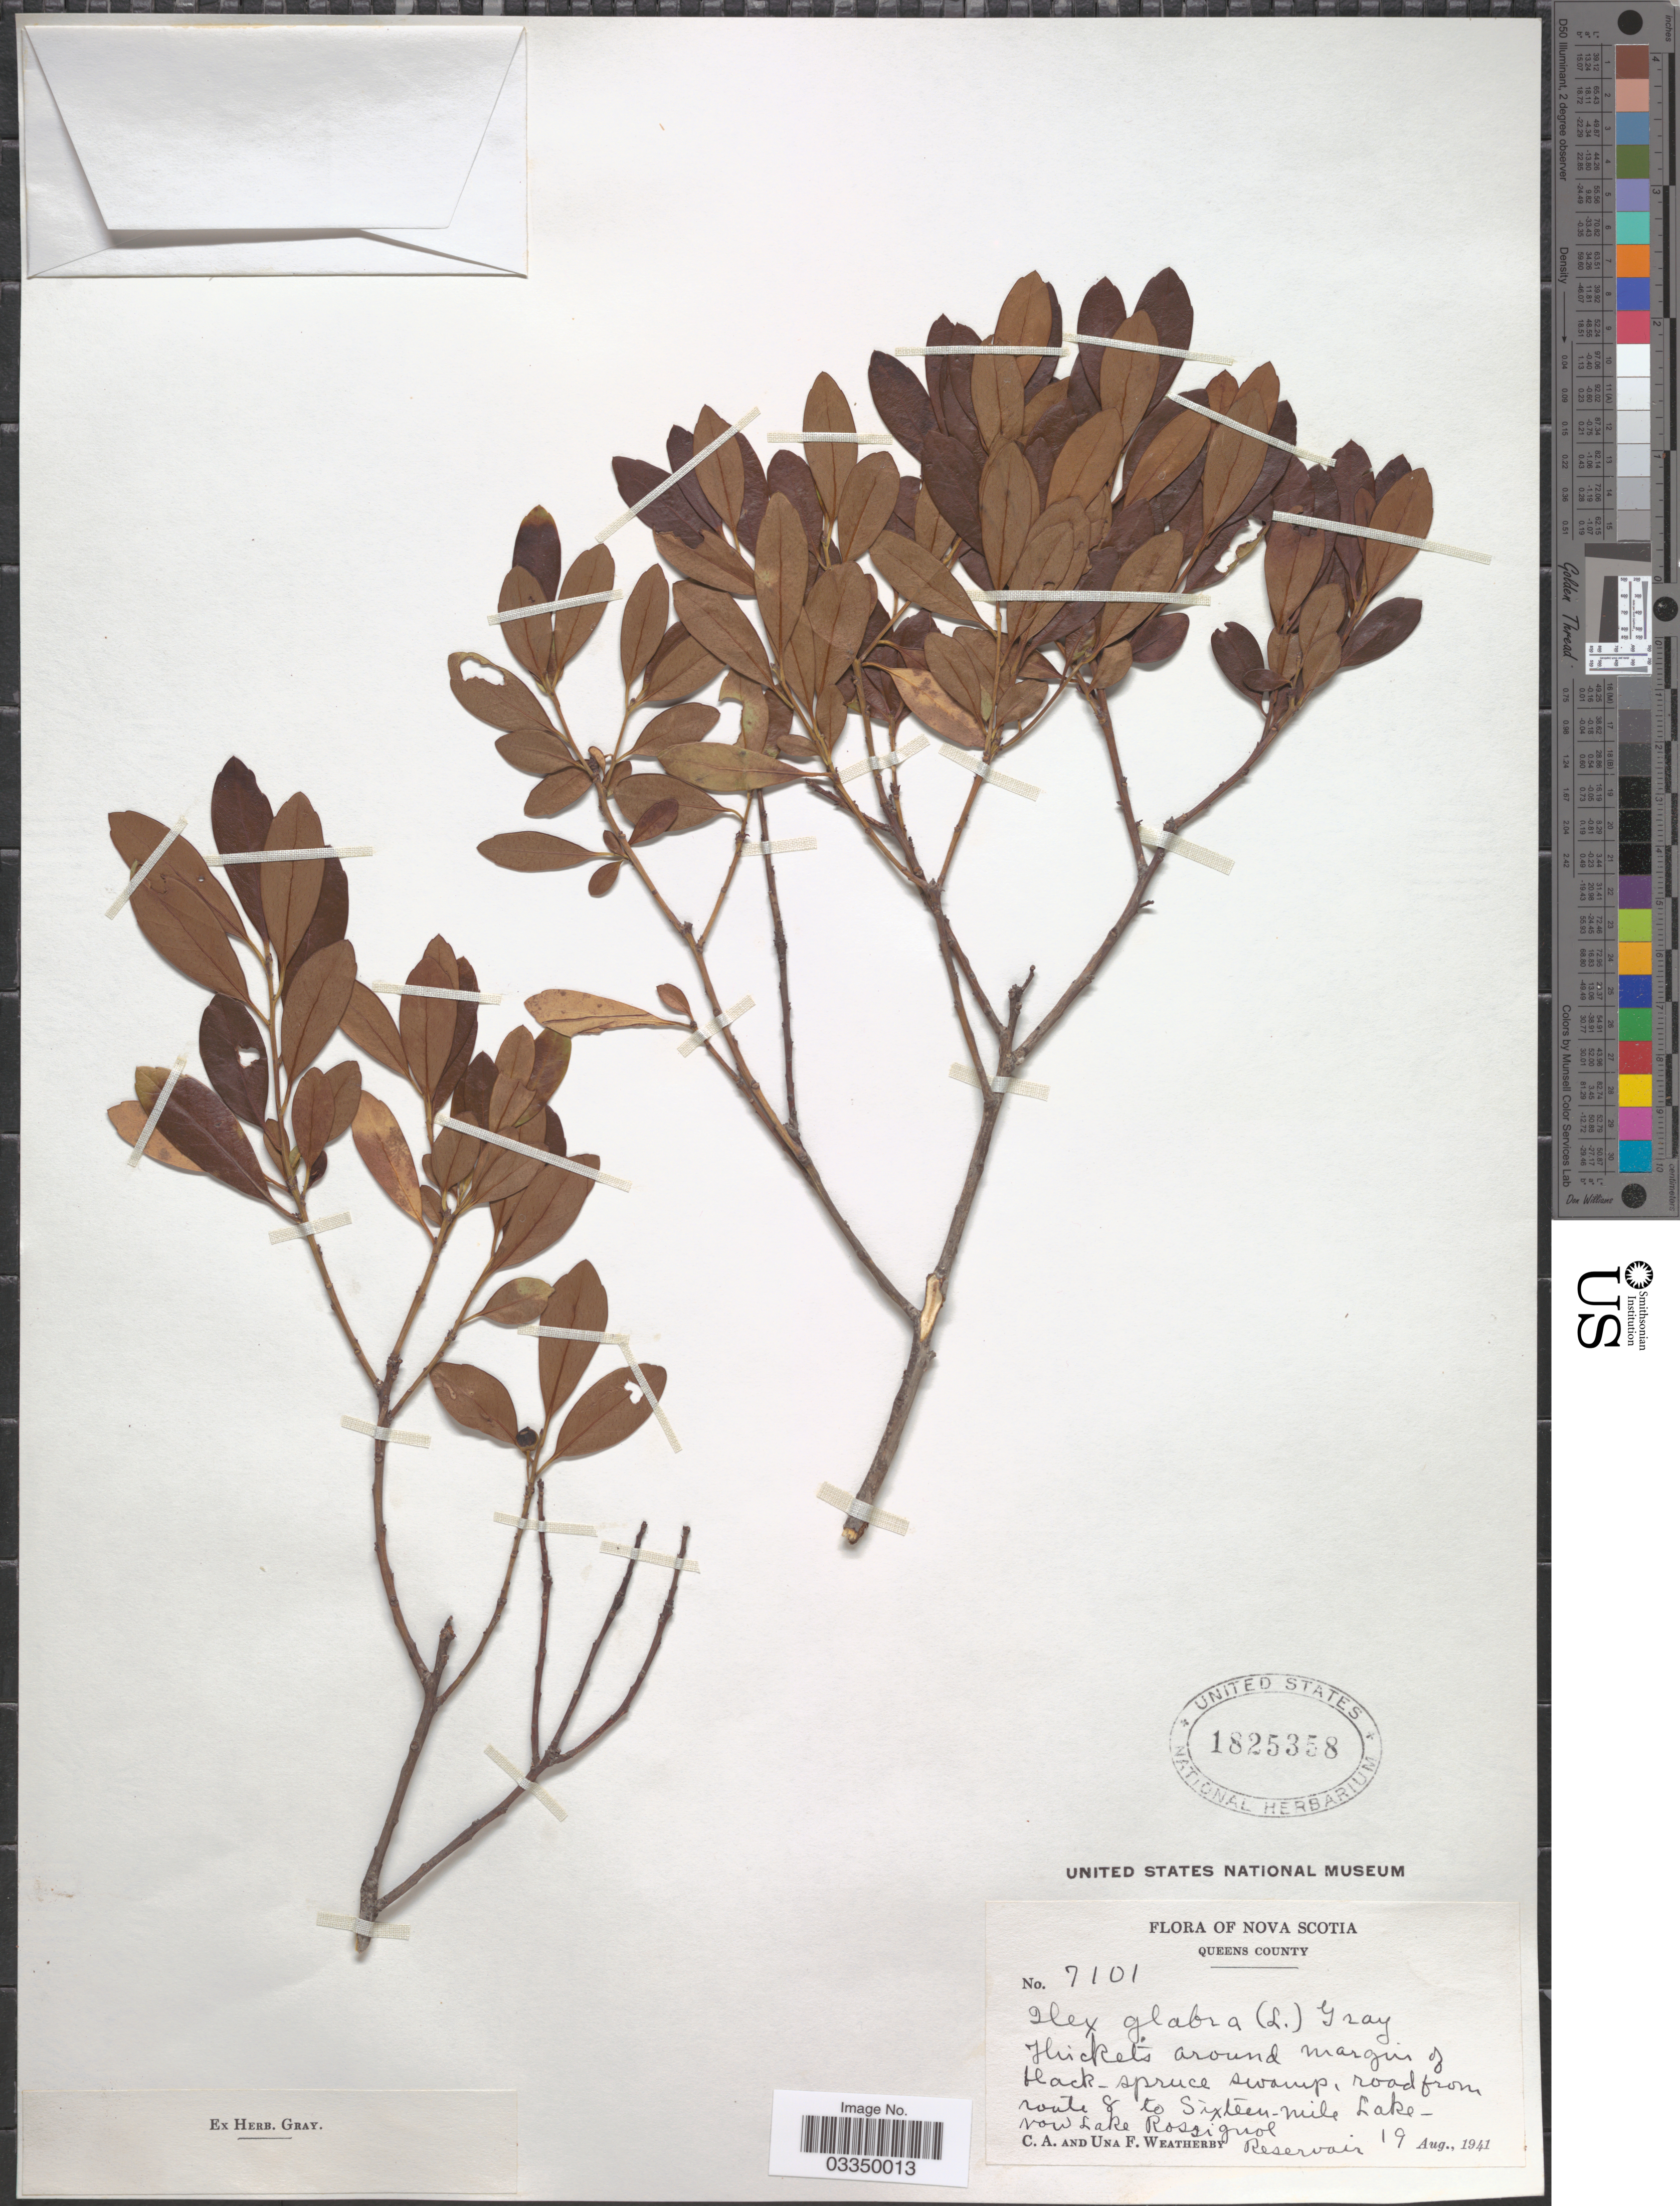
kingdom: Plantae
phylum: Tracheophyta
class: Magnoliopsida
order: Aquifoliales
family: Aquifoliaceae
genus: Ilex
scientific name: Ilex glabra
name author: (L.) A. Gray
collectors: C. A. Weatherby & U. Weatherby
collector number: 7101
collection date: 1941-08-19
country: Canada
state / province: Nova Scotia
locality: Queens County. Road from route 8 to Sixteen-mile Lake- now Lake Rossignol.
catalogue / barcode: US 1825358